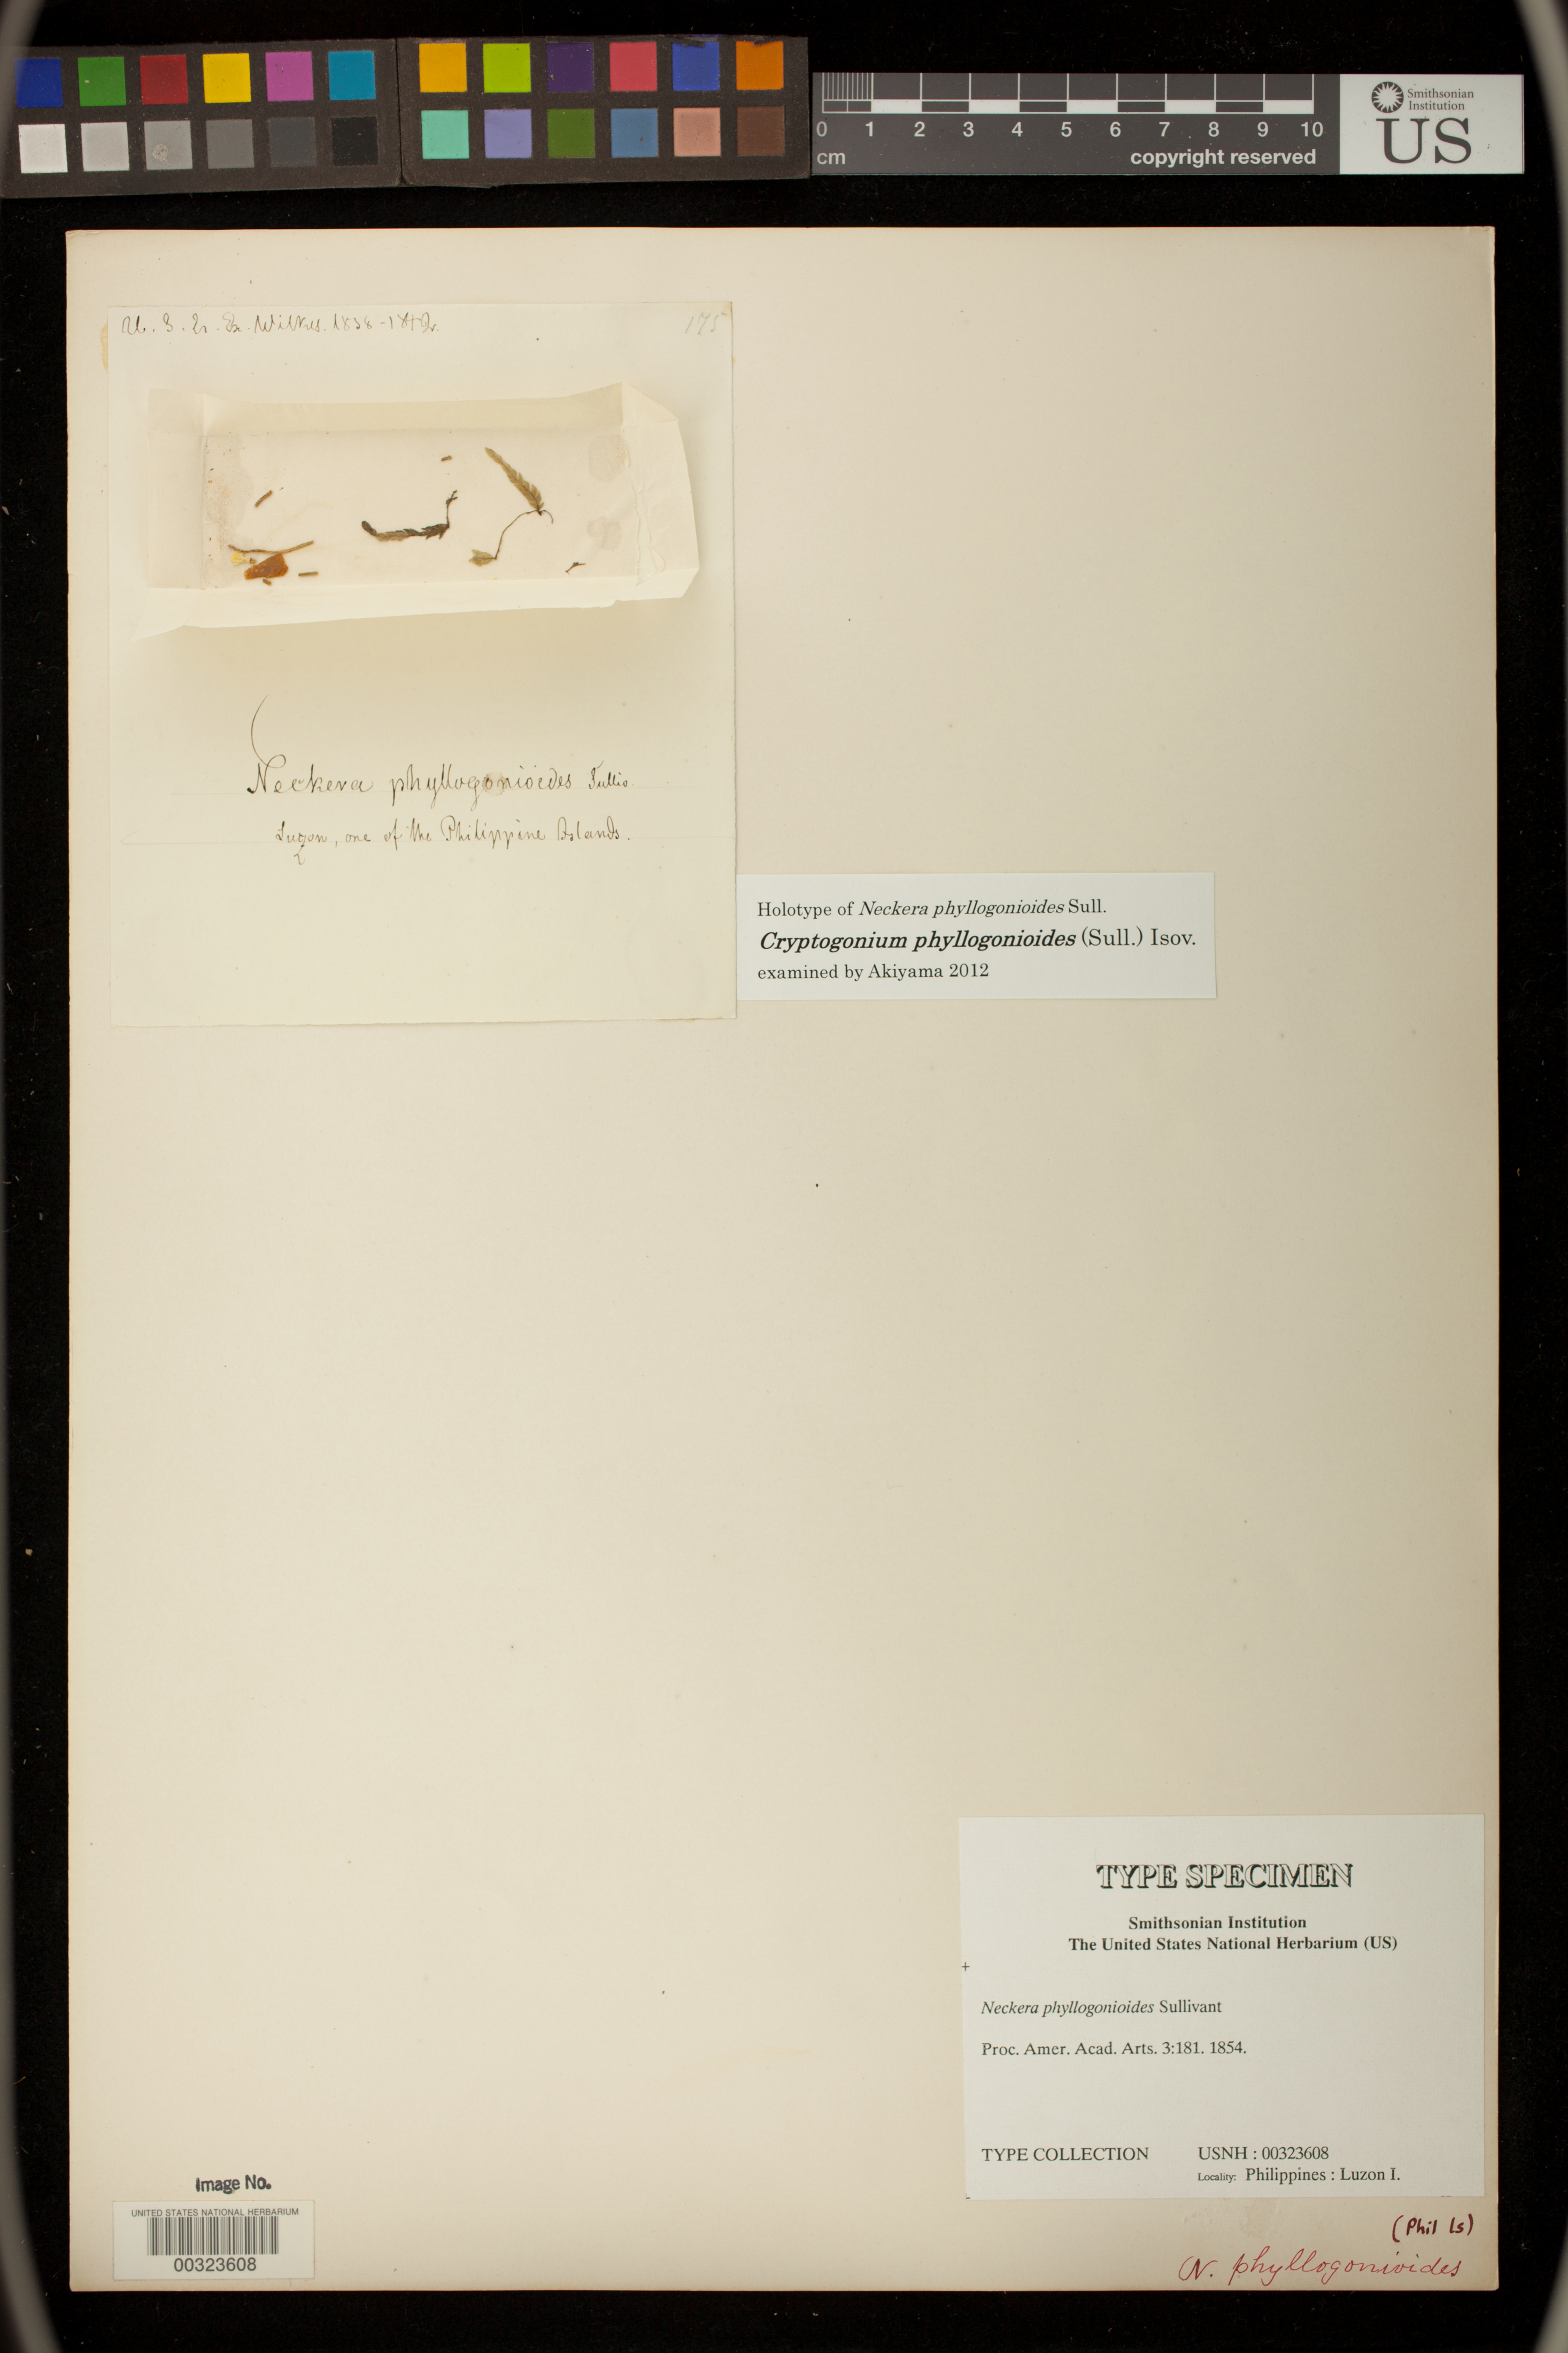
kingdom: Plantae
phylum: Bryophyta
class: Bryopsida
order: Hypnales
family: Neckeraceae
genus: Neckera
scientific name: Neckera phyllogonioides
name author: Sull.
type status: Type Collection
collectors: Wilkes Explor. Exped.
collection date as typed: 1838 to -- --- 1842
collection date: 1838/1842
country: Philippines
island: Luzon